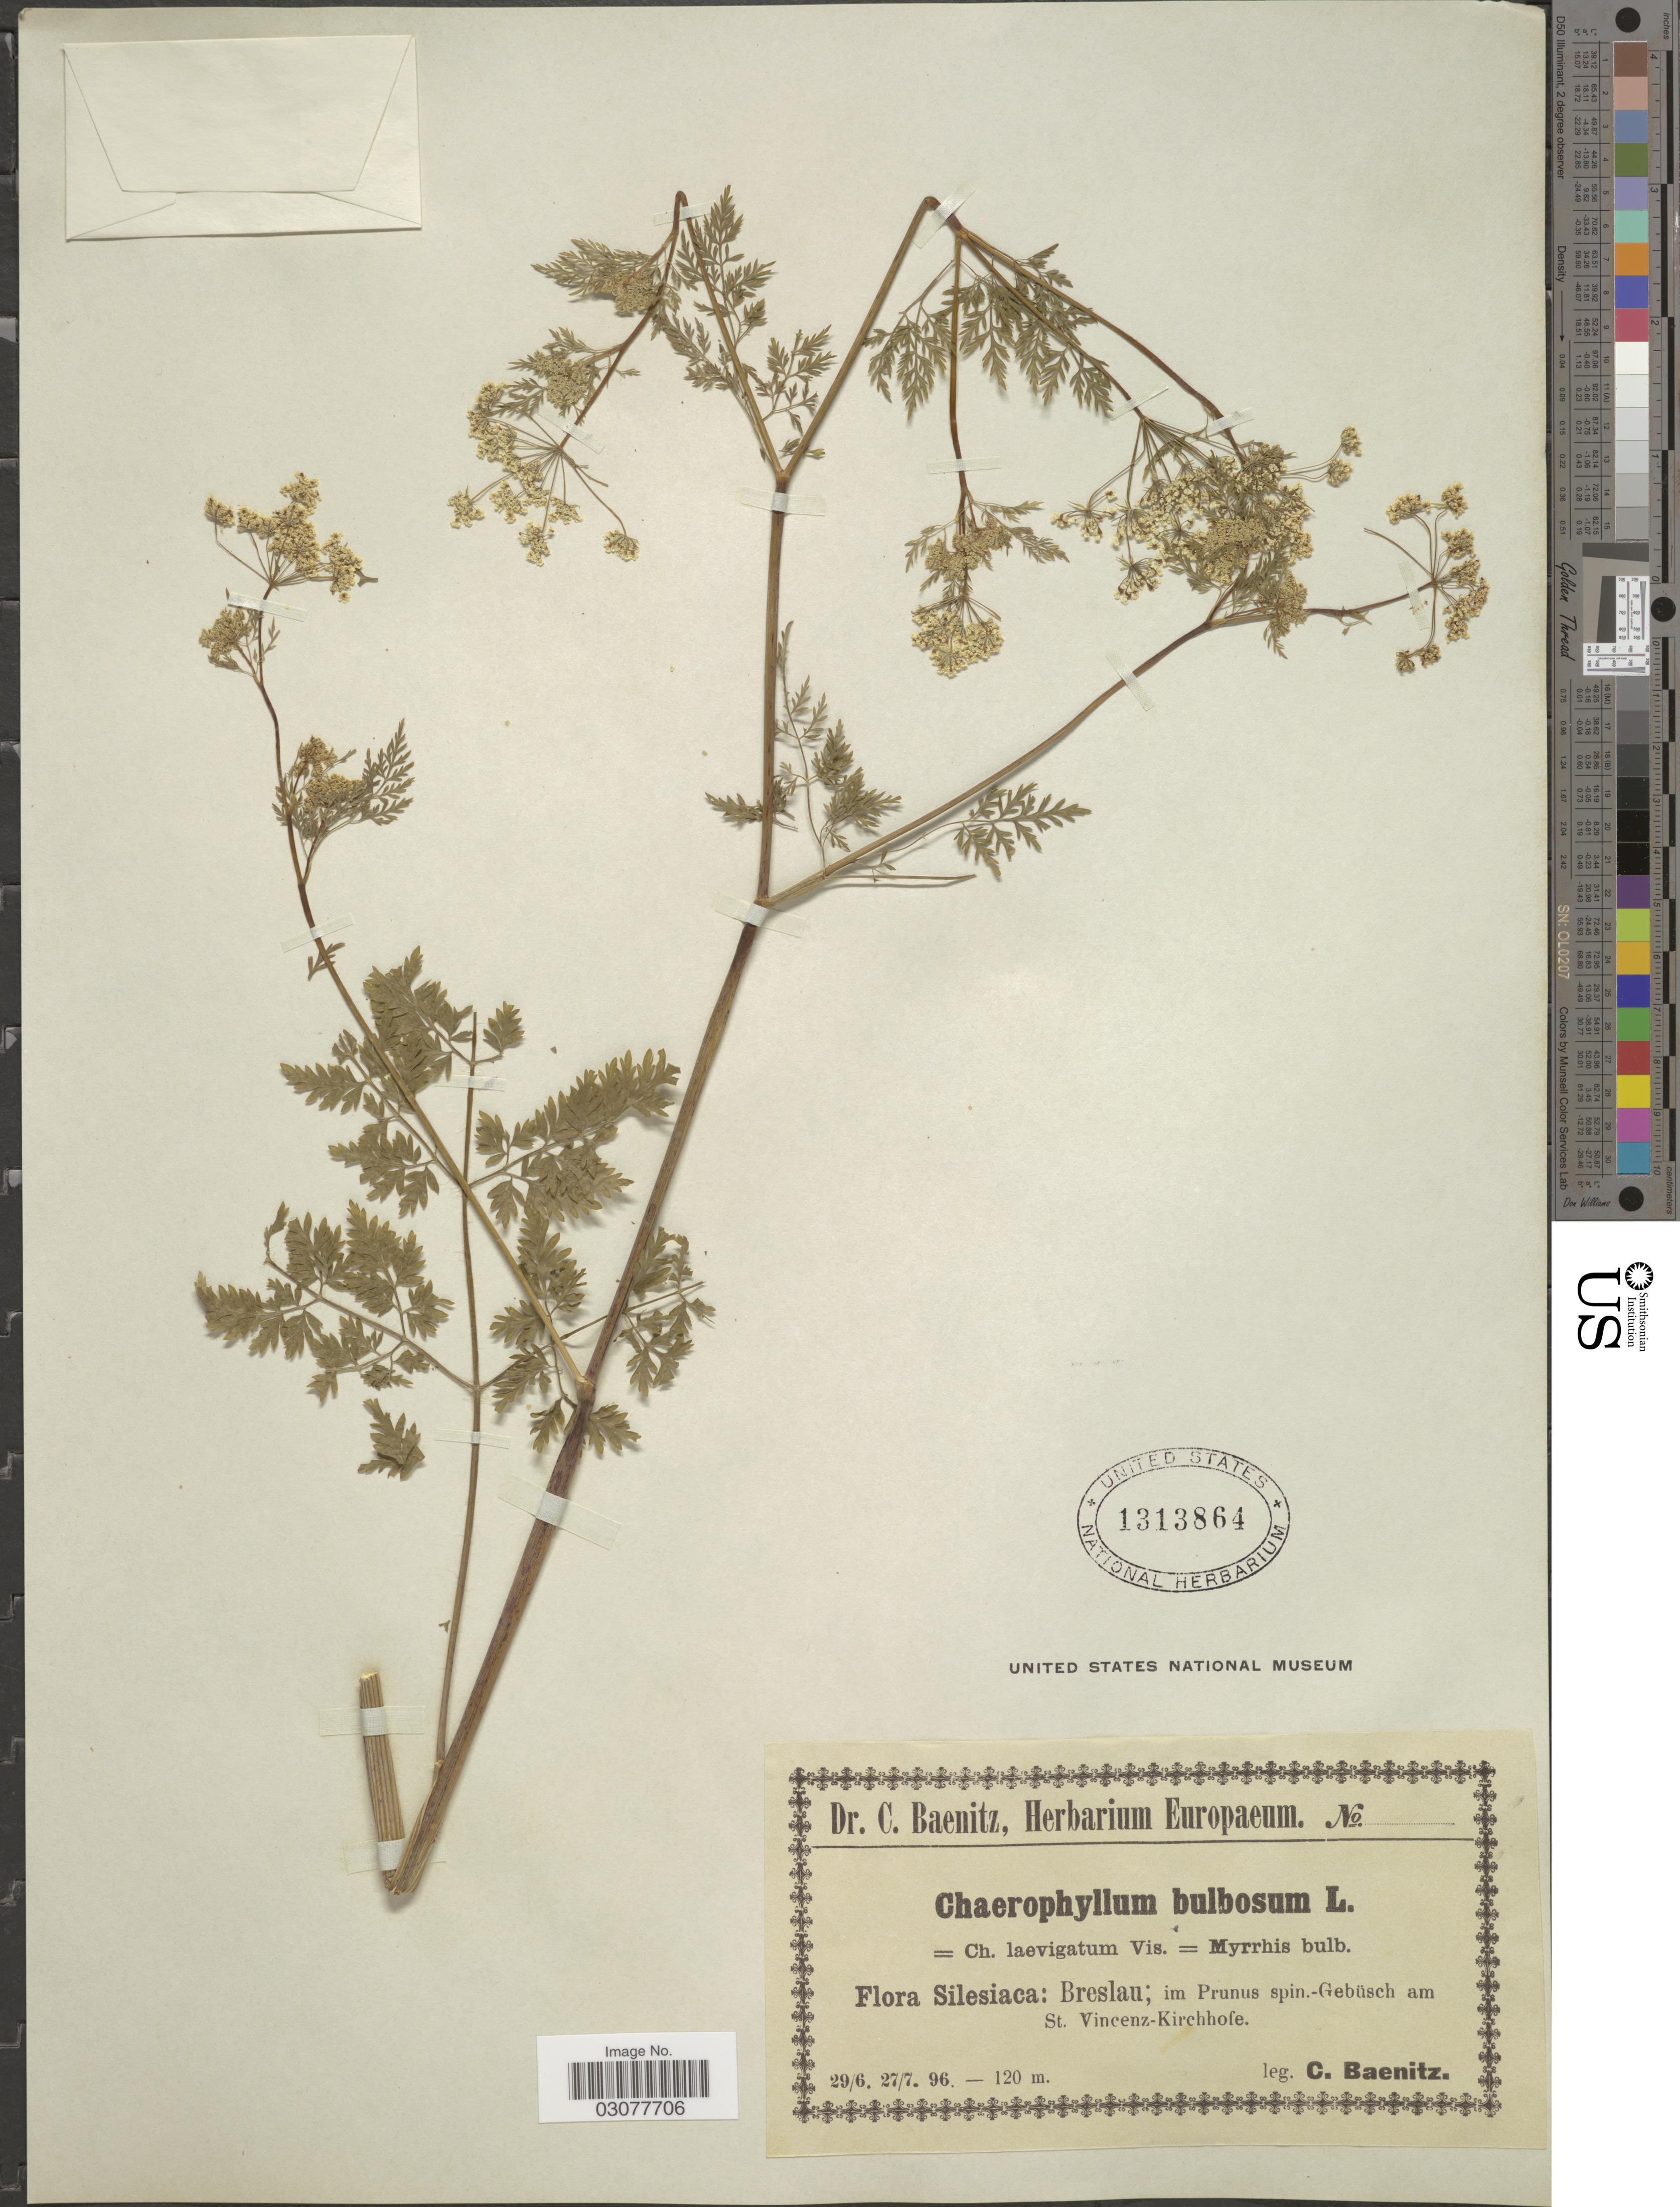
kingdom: Plantae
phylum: Tracheophyta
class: Magnoliopsida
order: Apiales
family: Apiaceae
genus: Chaerophyllum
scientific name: Chaerophyllum bulbosum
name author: L.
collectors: C. G. Baenitz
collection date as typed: Transcribed d/m/y: 29/6/96 to 27/7/96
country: Poland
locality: Silesiaca: Breslau; im Prunus spin.-Gebüsch am St. Vincenz-Kirchhofe.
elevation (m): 120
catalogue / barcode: US 1313864